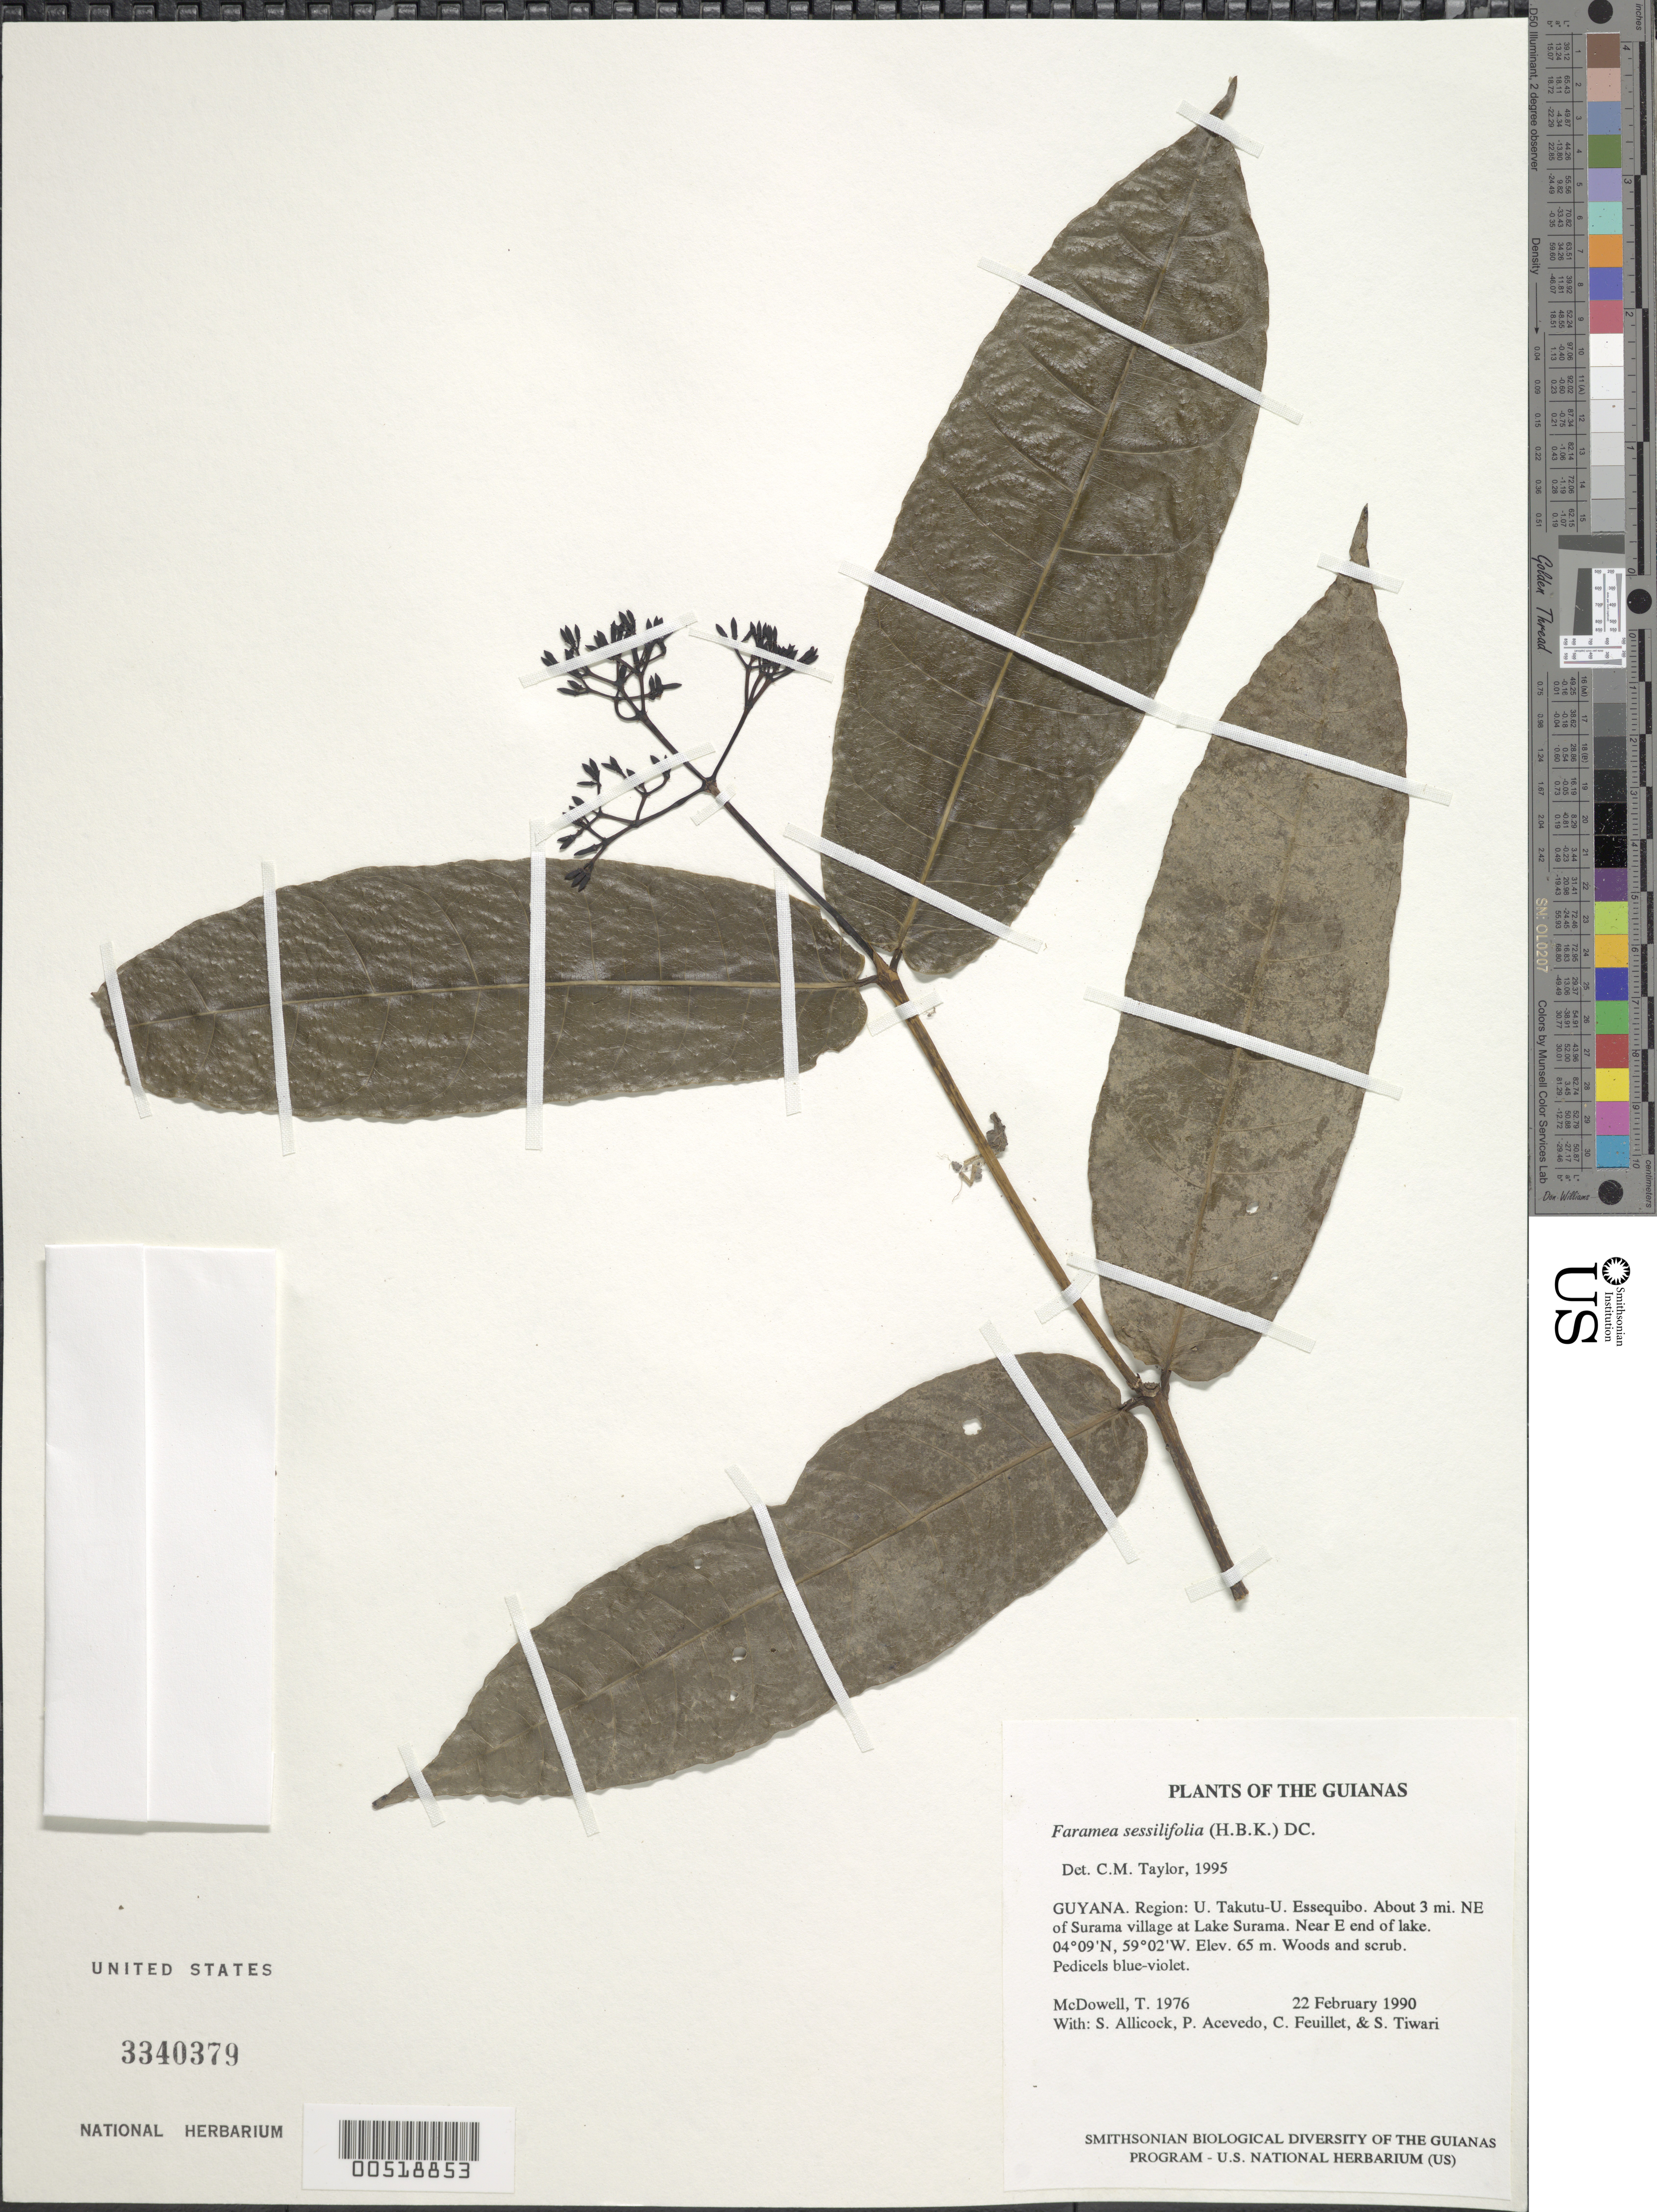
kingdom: Plantae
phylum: Tracheophyta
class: Magnoliopsida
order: Gentianales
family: Rubiaceae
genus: Faramea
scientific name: Faramea sessilifolia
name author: (Kunth) DC.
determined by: Taylor, Charlotte M.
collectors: T. McDowell, S. Allicock, P. Acevedo-Rodr., C. Feuillet & S. Tiwari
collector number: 1976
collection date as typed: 22 February 1990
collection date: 1990-02-22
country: Guyana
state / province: U. Takutu-U. Essequibo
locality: About 3 mi. NE of Surama village, near eastern end of Lake Surama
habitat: Woods and scrub besides lake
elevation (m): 65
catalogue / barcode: US 3340379